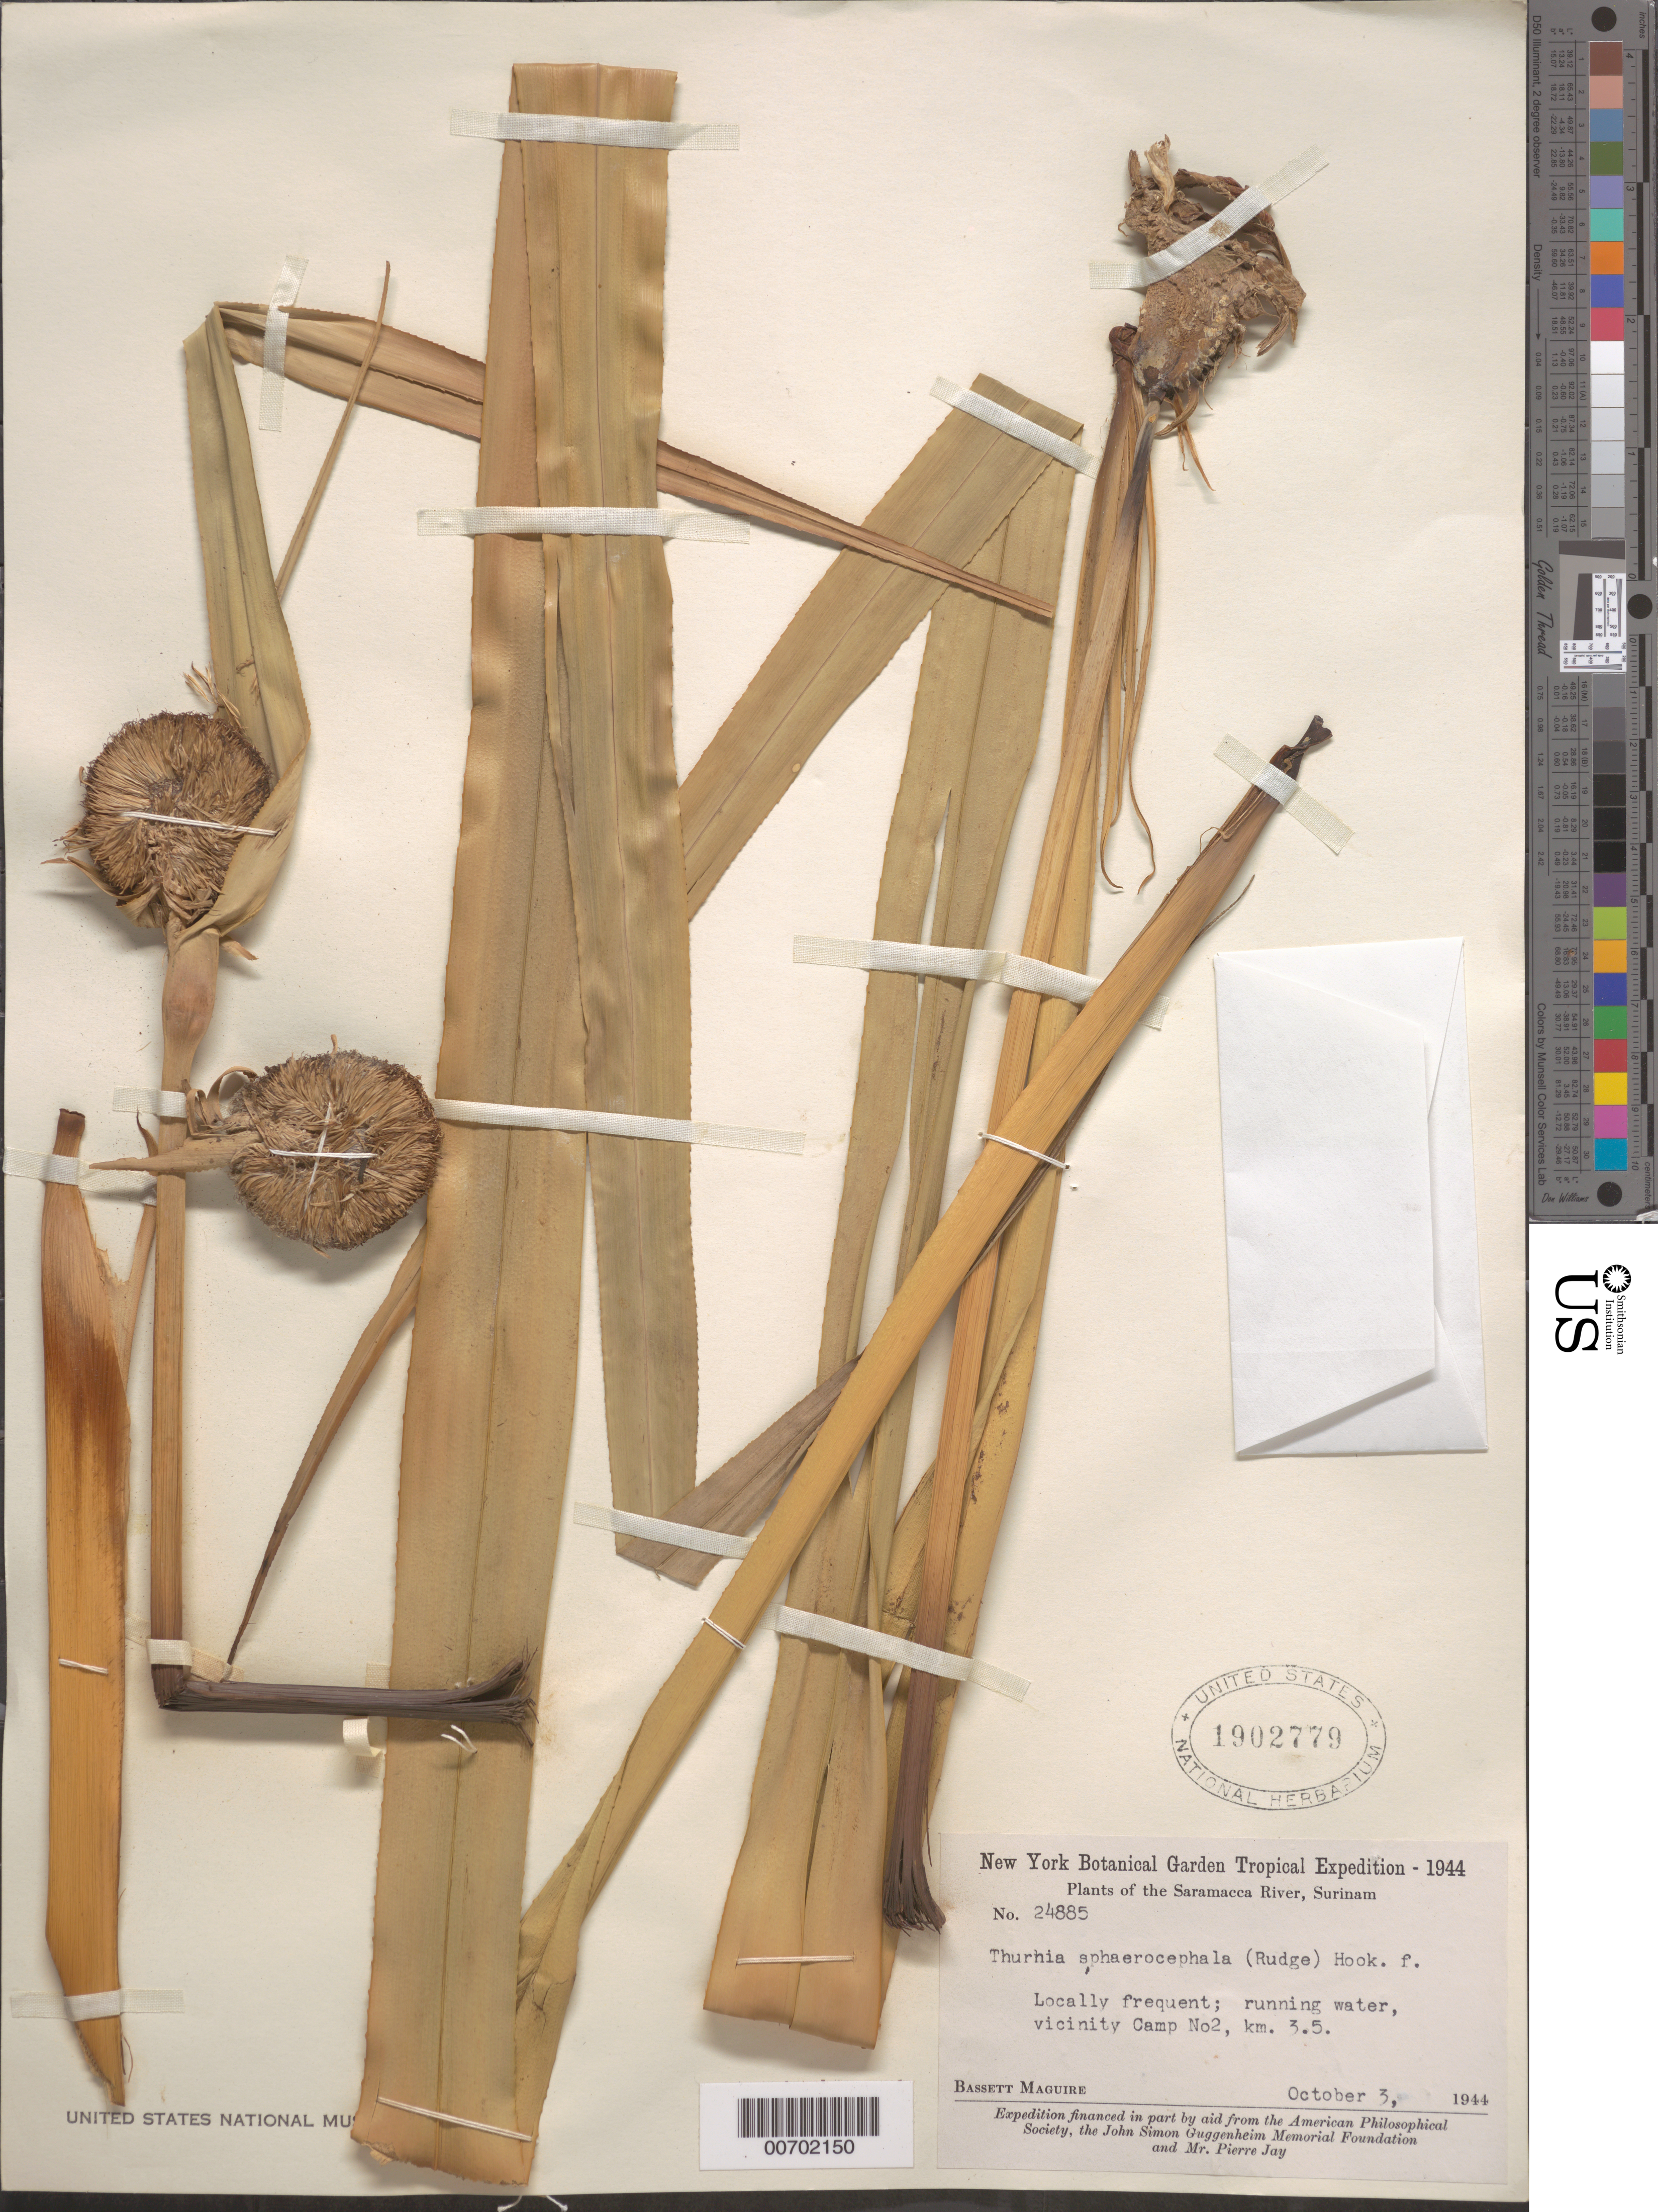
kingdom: Plantae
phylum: Tracheophyta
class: Liliopsida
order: Poales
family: Thurniaceae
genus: Thurnia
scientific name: Thurnia sphaerocephala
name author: (Rudge) Hook. f.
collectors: B. Maguire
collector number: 24885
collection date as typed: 3-Oct-44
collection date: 1944-10-03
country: Suriname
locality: Saramacca River Headwaters, Camp no. 2, km 3.5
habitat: Running water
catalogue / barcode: US 1902779